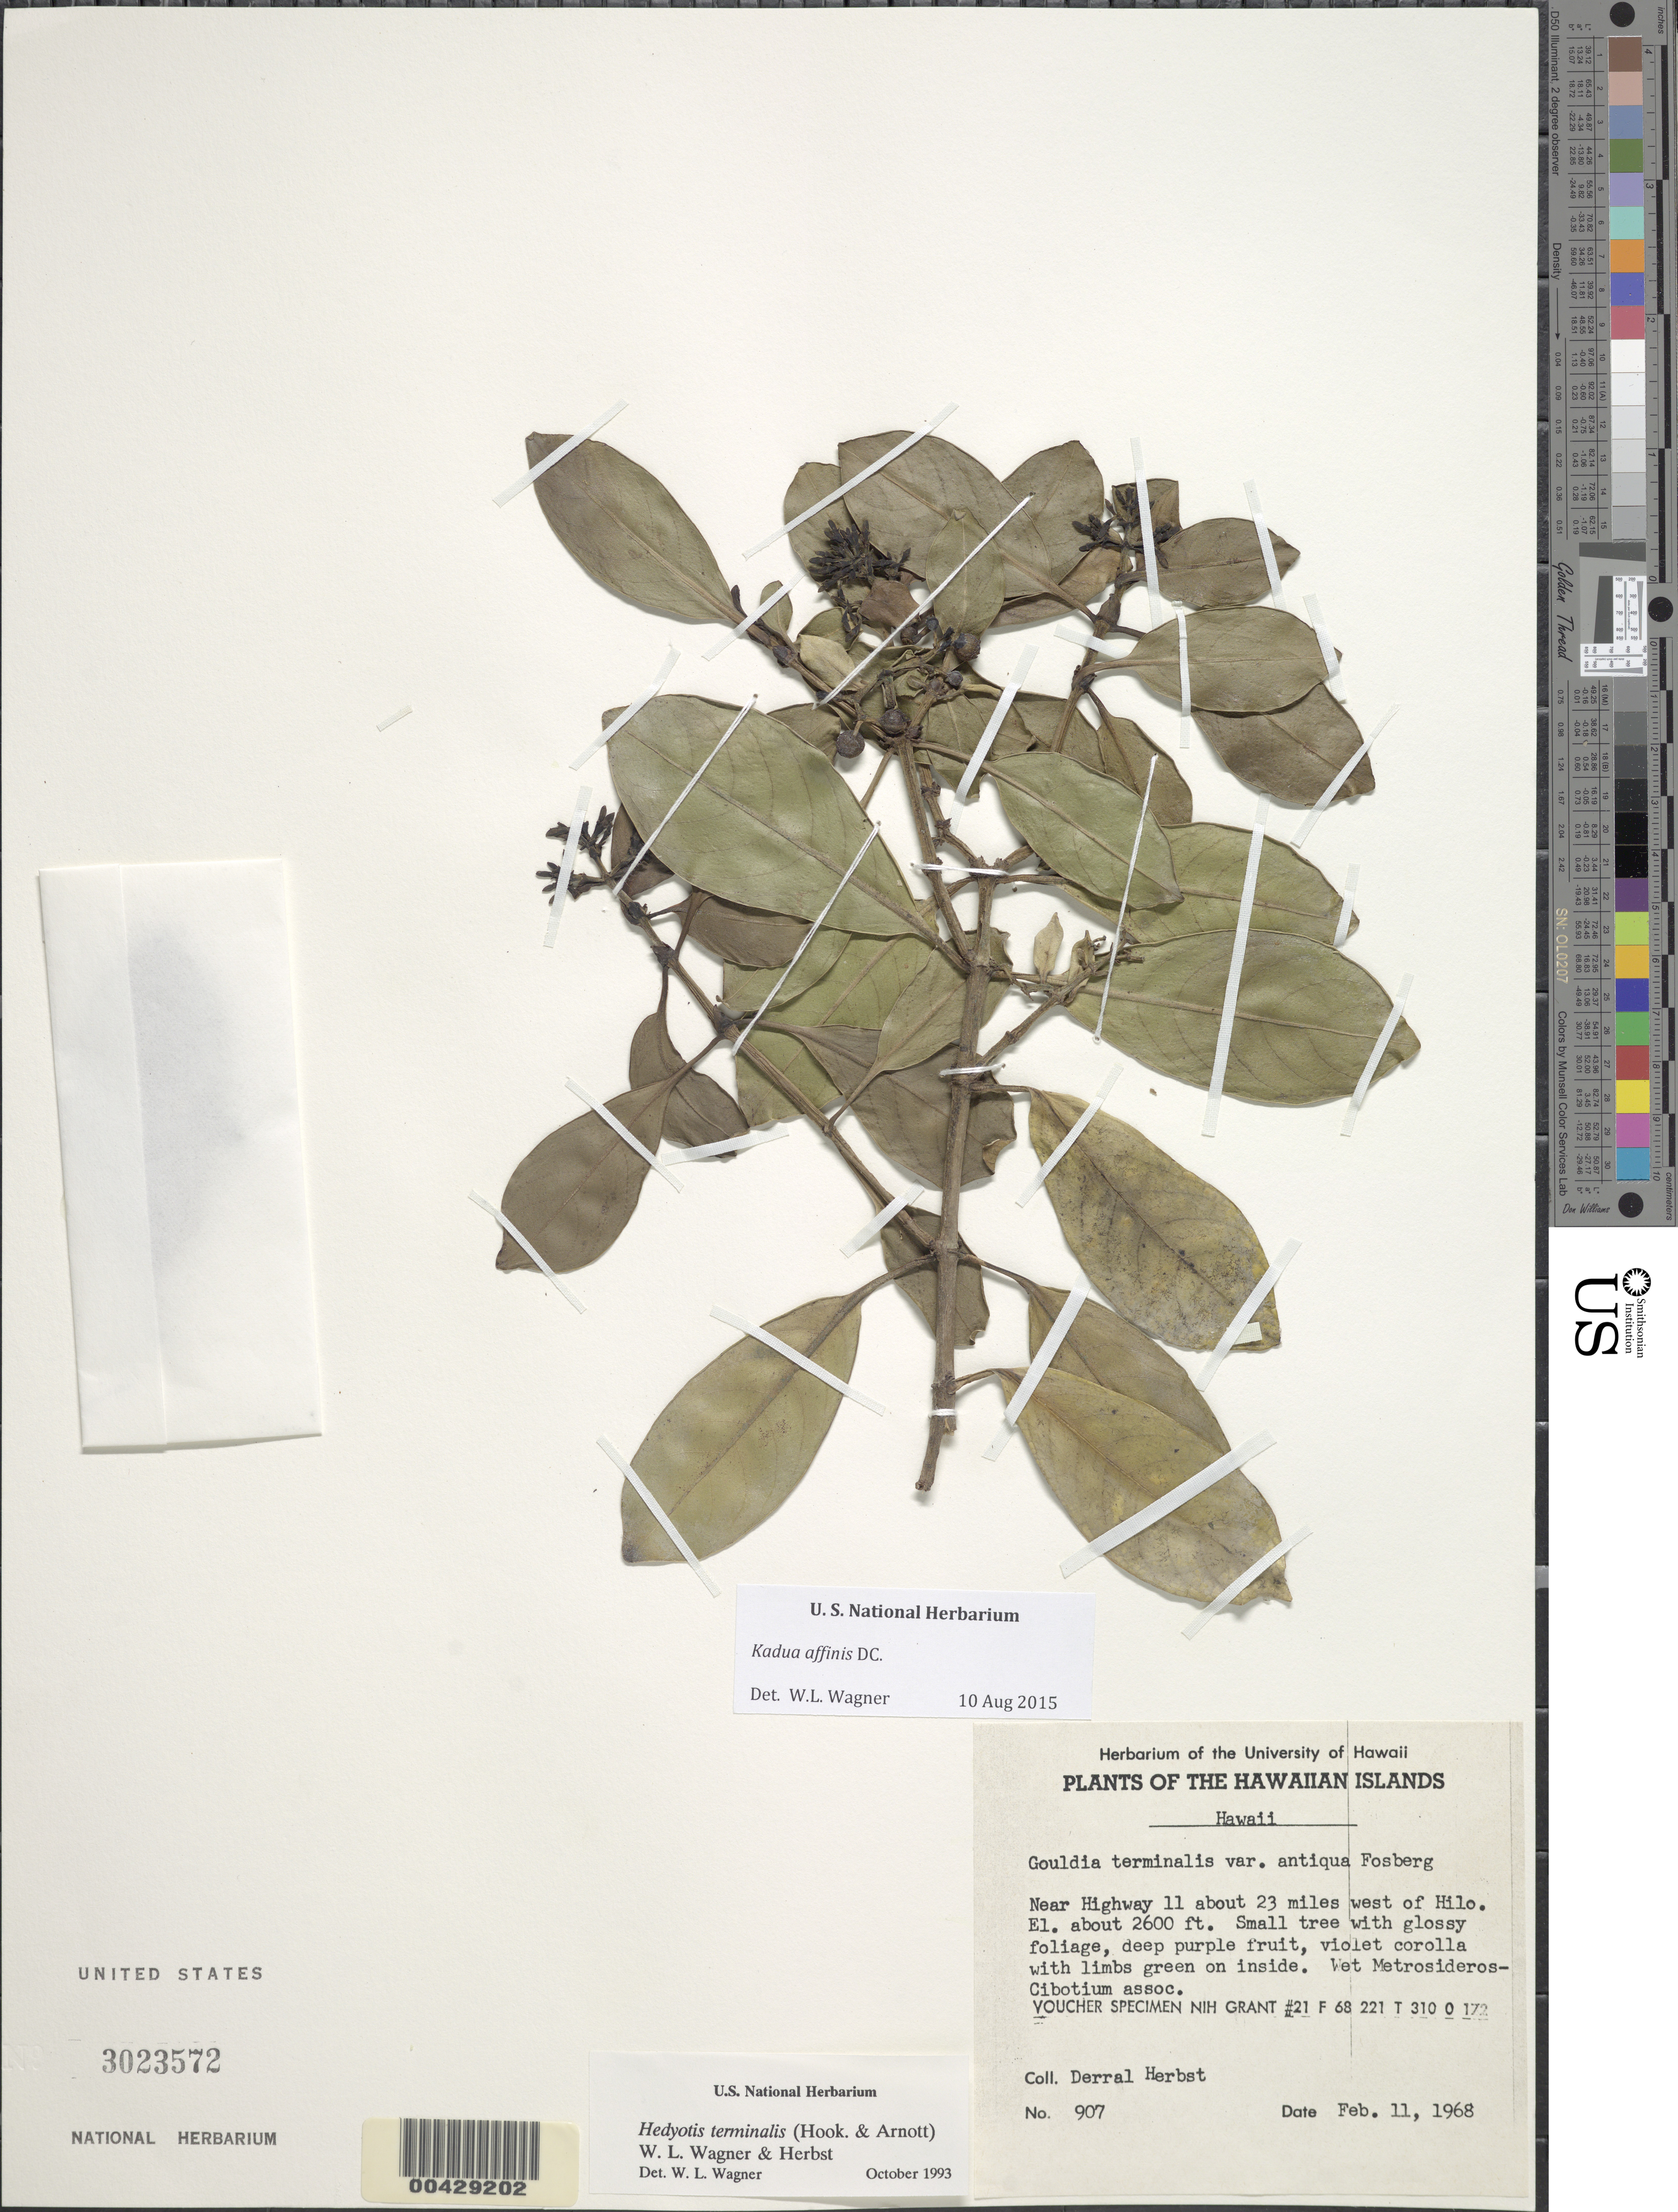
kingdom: Plantae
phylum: Tracheophyta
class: Magnoliopsida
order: Gentianales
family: Rubiaceae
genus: Kadua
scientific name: Kadua affinis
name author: DC.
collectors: D. R. Herbst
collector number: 907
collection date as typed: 11 Feb 1968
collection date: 1968-02-11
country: United States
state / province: Hawaii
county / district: Hawaii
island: Hawaii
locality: Near highway 11 about 23 mi W of Hilo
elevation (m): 792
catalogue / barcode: US 3023572